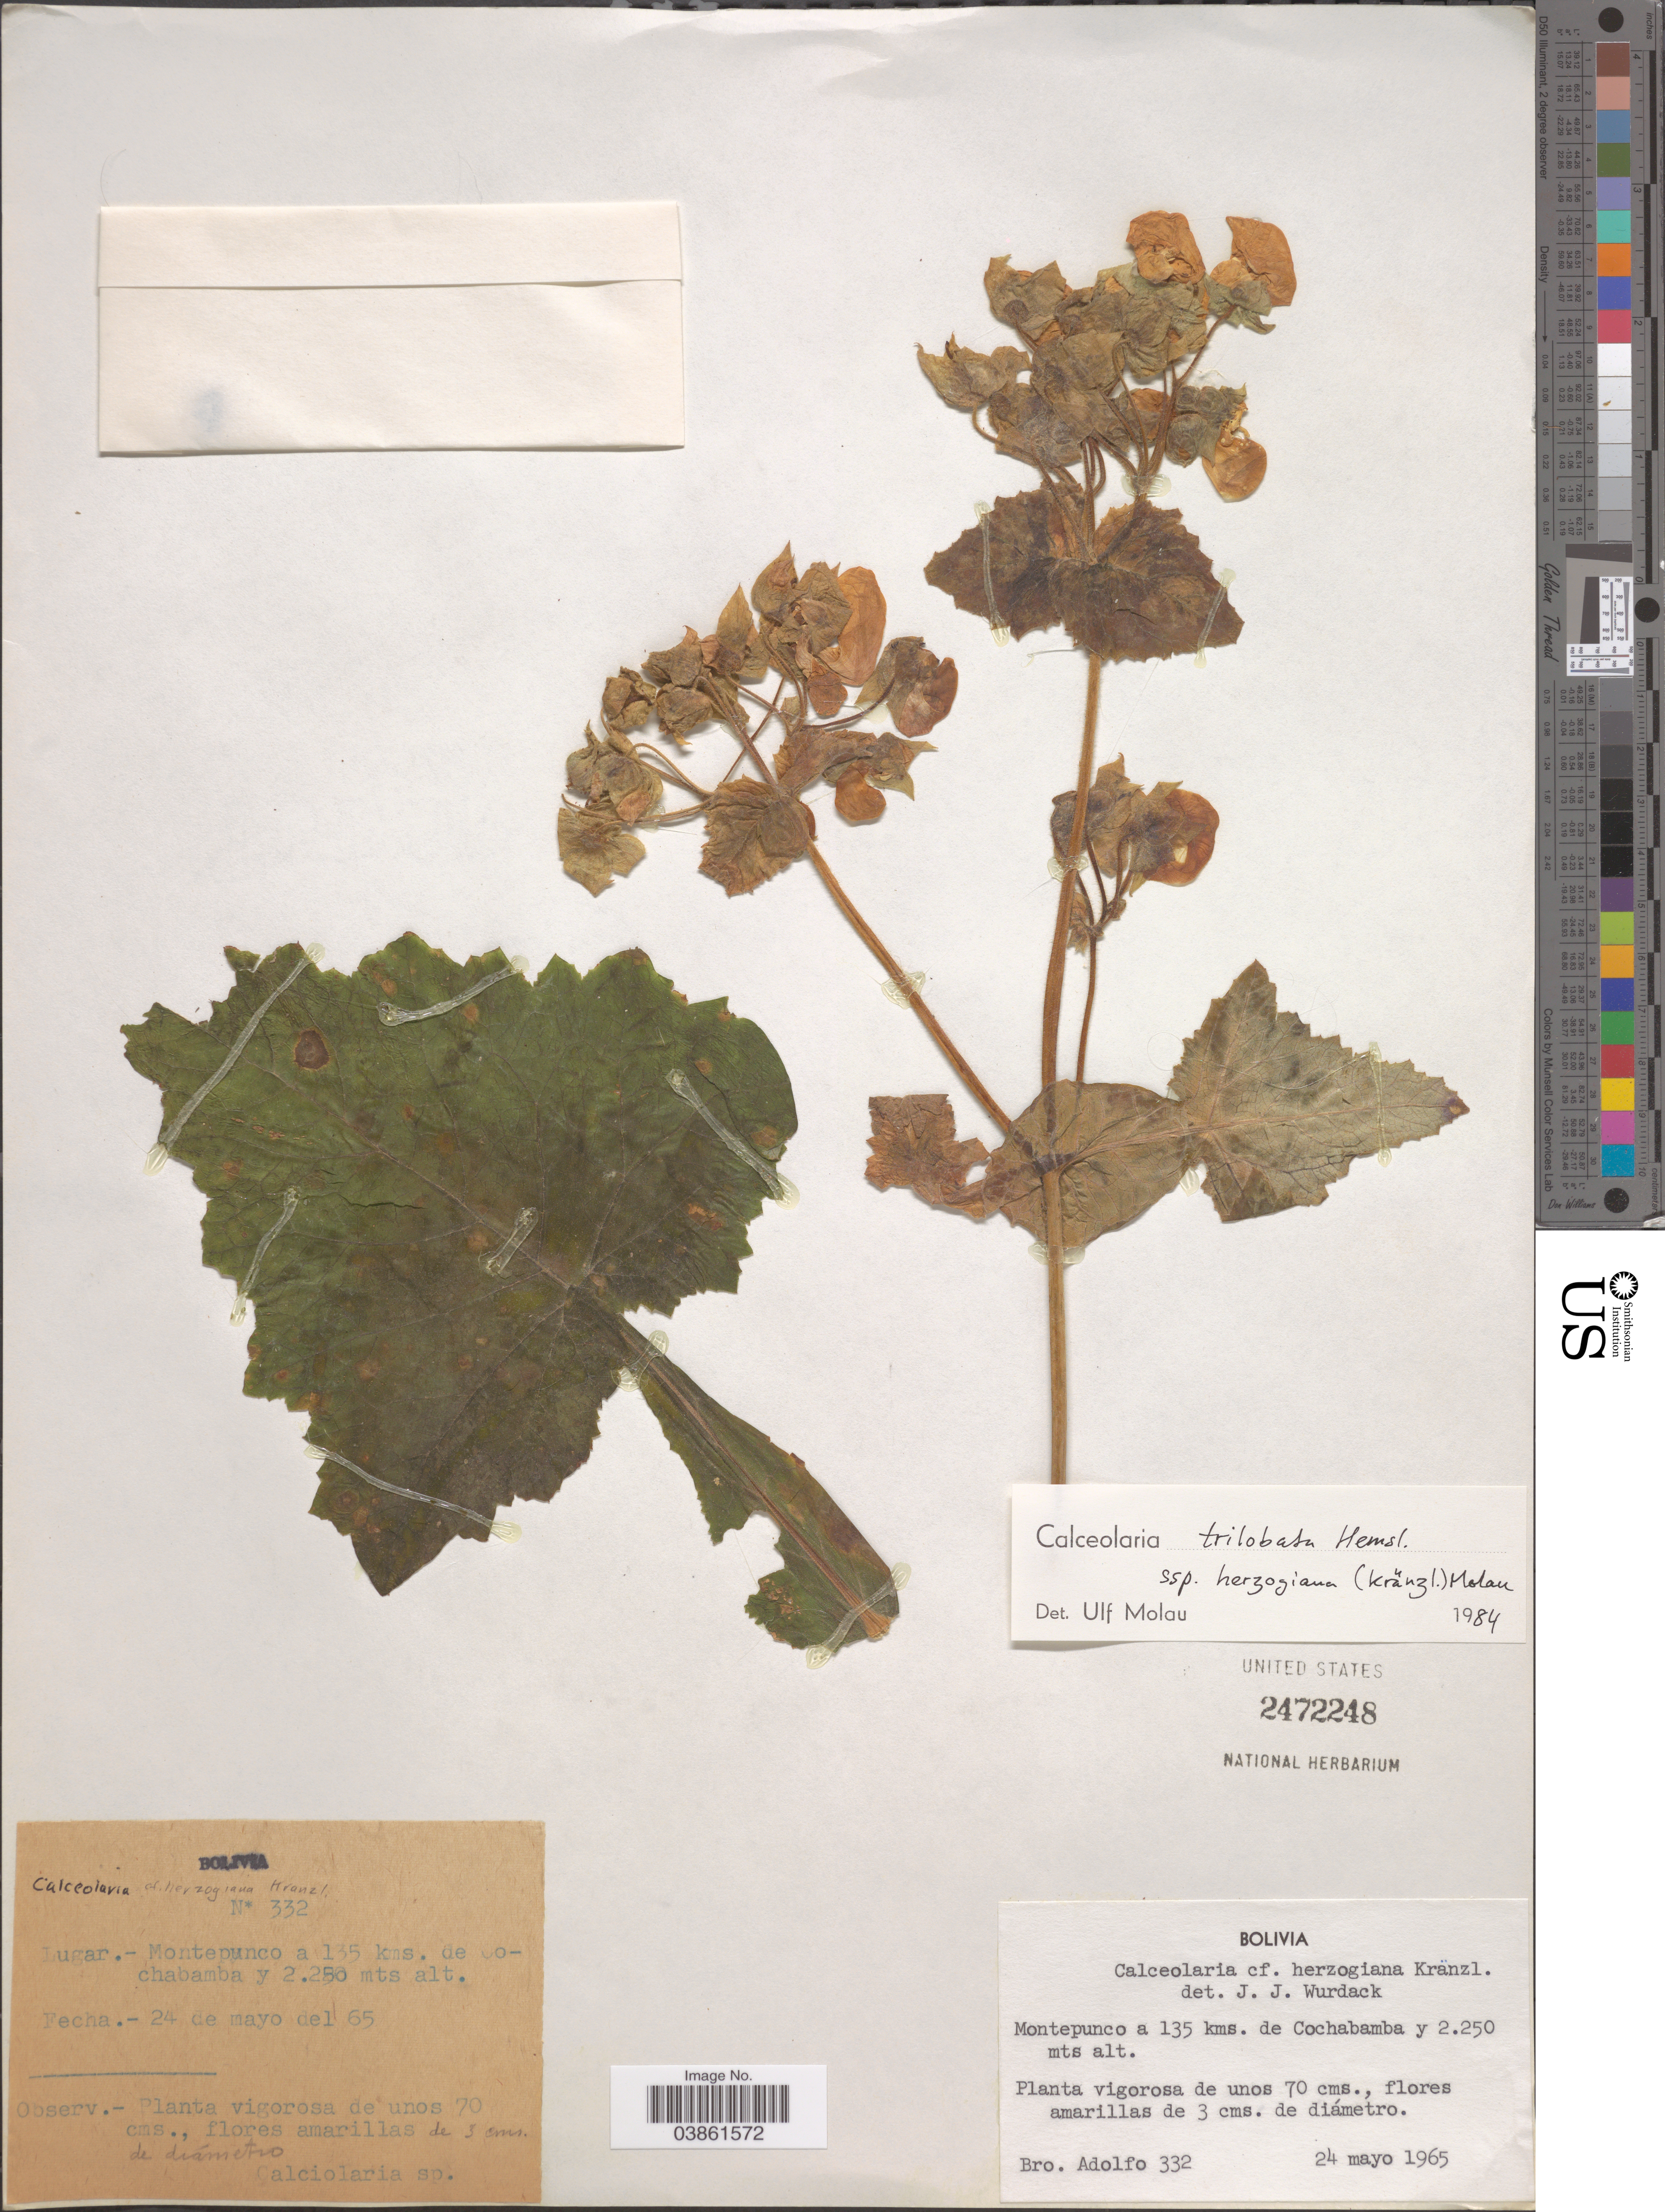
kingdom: Plantae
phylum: Tracheophyta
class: Magnoliopsida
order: Lamiales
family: Calceolariaceae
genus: Calceolaria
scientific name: Calceolaria trilobata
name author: Hemsl.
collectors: Bro. Adolfo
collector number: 332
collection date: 1965-05-24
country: Bolivia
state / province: Cochabamba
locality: Montepunco a 135 kms. de Cochabamba.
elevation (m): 2250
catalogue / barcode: US 2472248